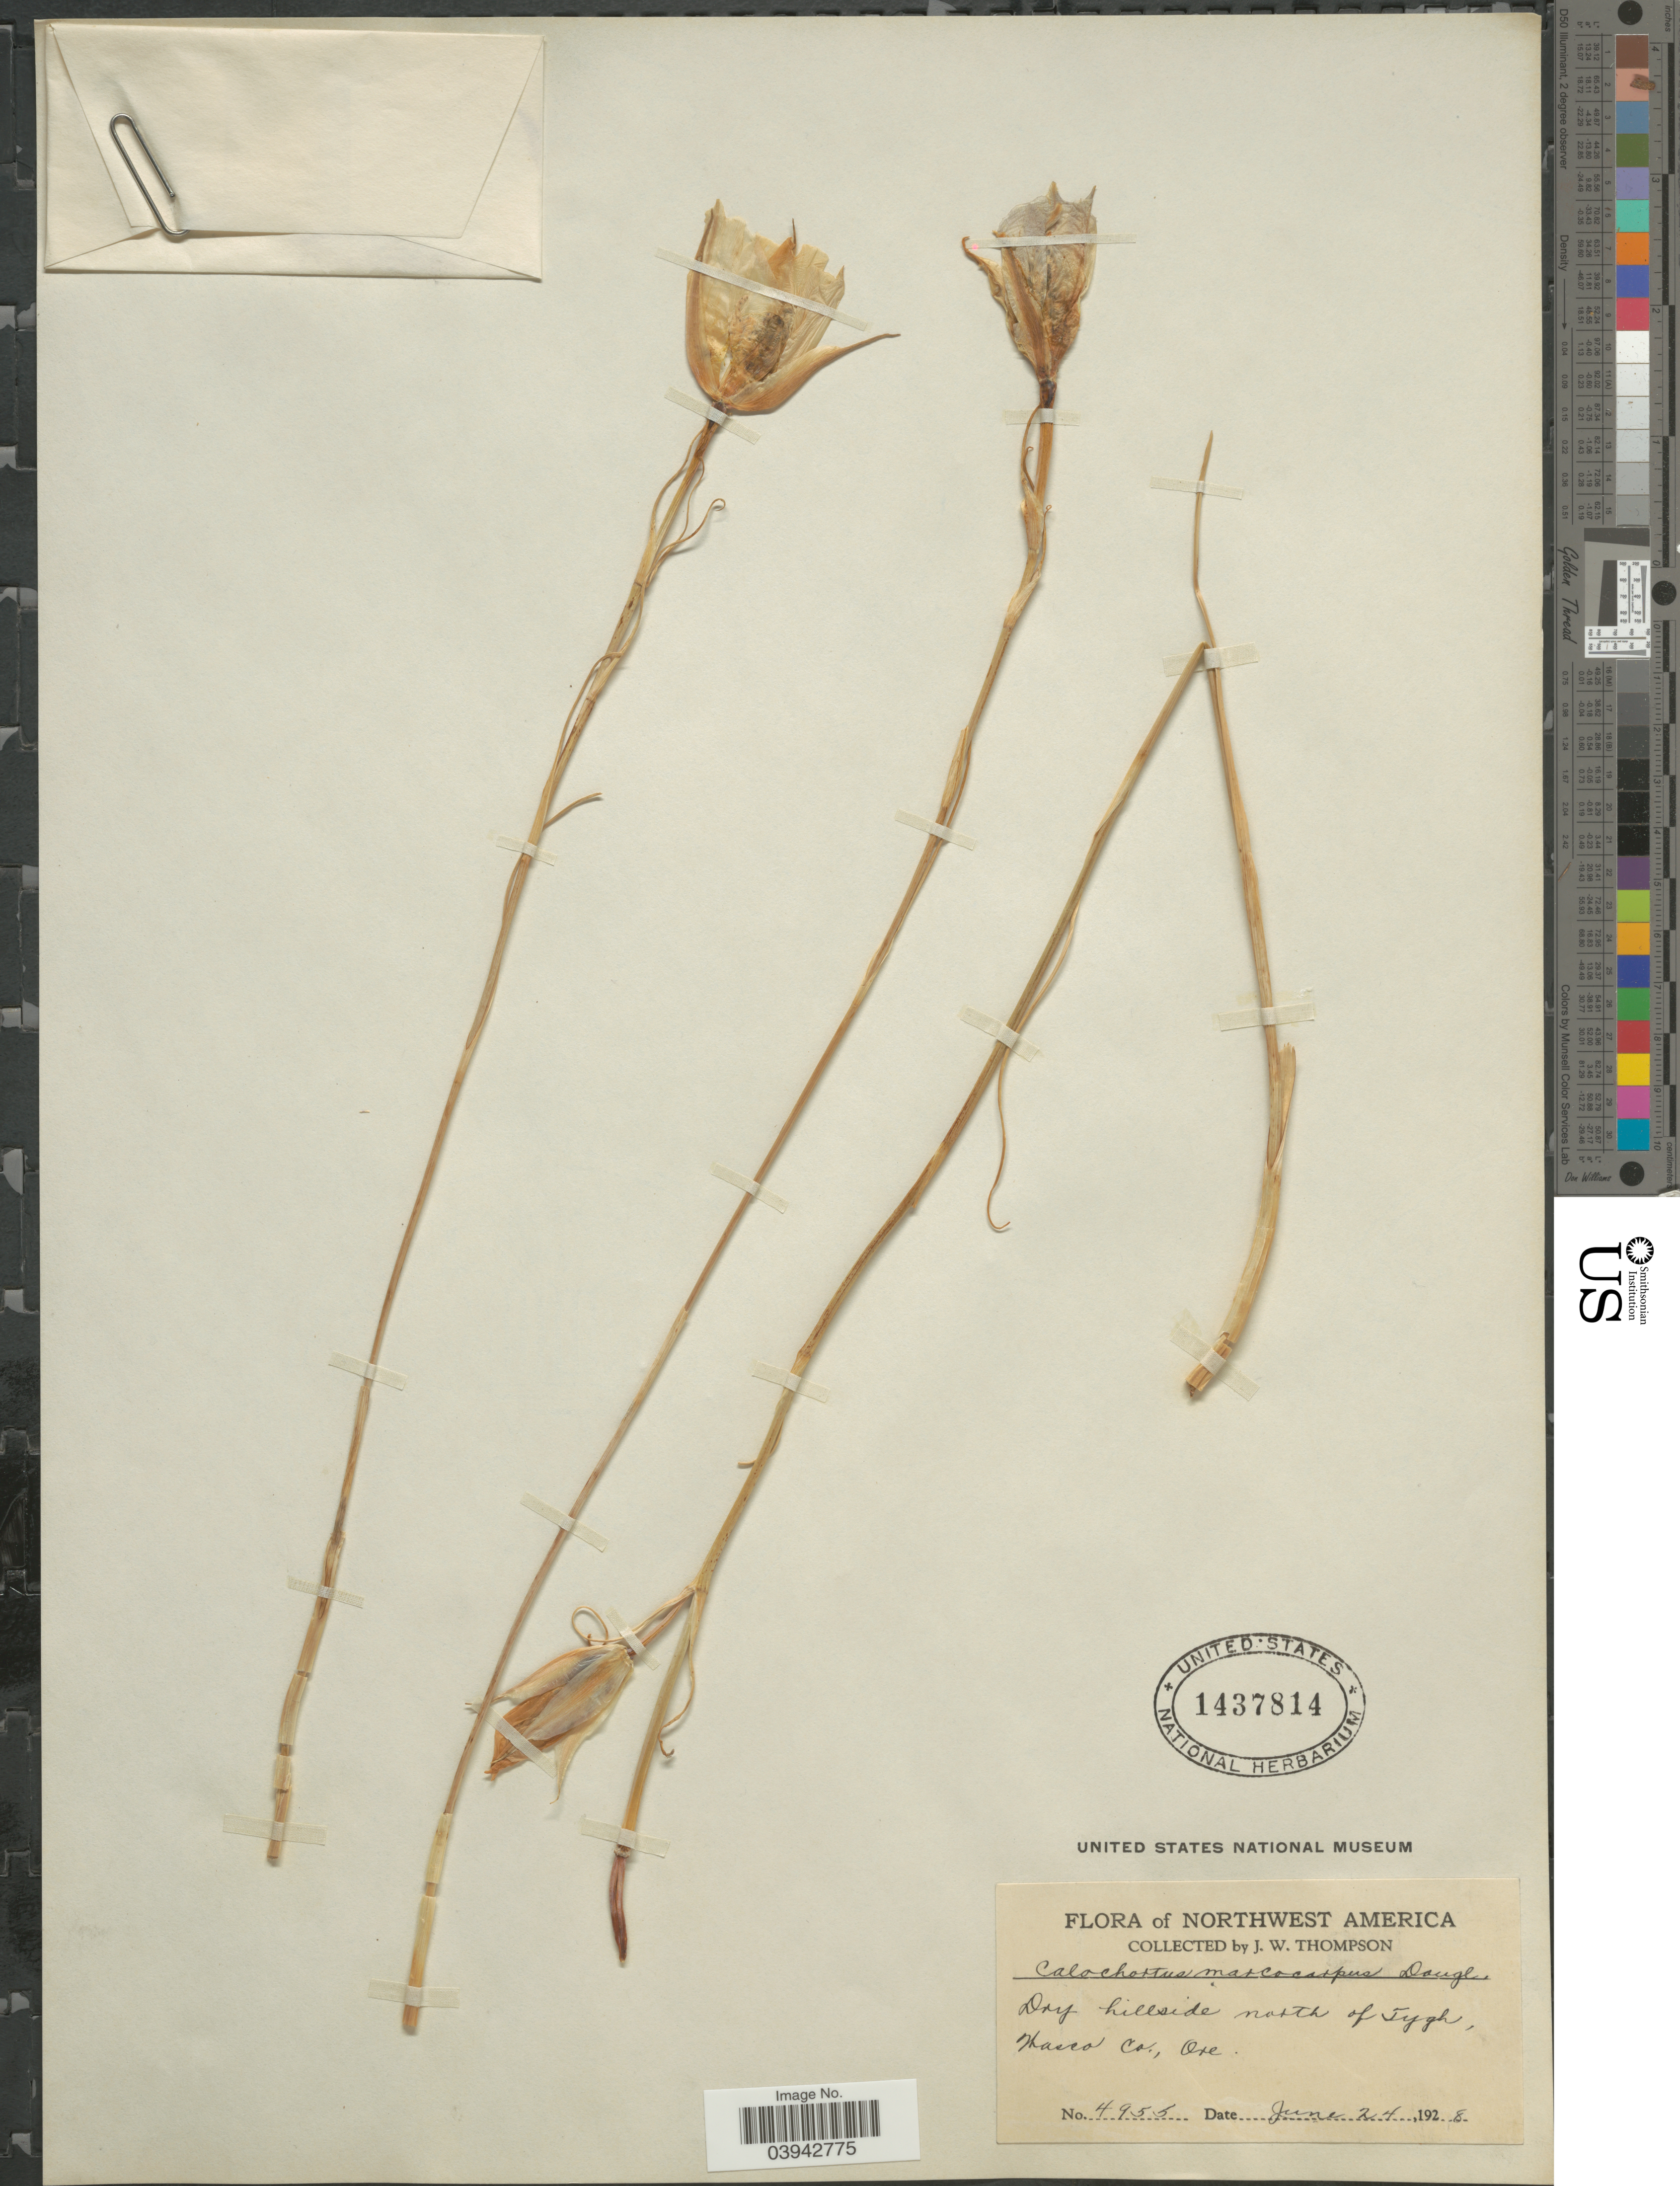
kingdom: Plantae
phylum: Tracheophyta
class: Liliopsida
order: Liliales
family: Liliaceae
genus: Calochortus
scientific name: Calochortus macrocarpus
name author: Douglas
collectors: J. Thompson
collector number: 4955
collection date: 1928-06-24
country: United States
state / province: Oregon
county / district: Wasco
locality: Northwest America. Wasco Co.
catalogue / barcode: US 1437814